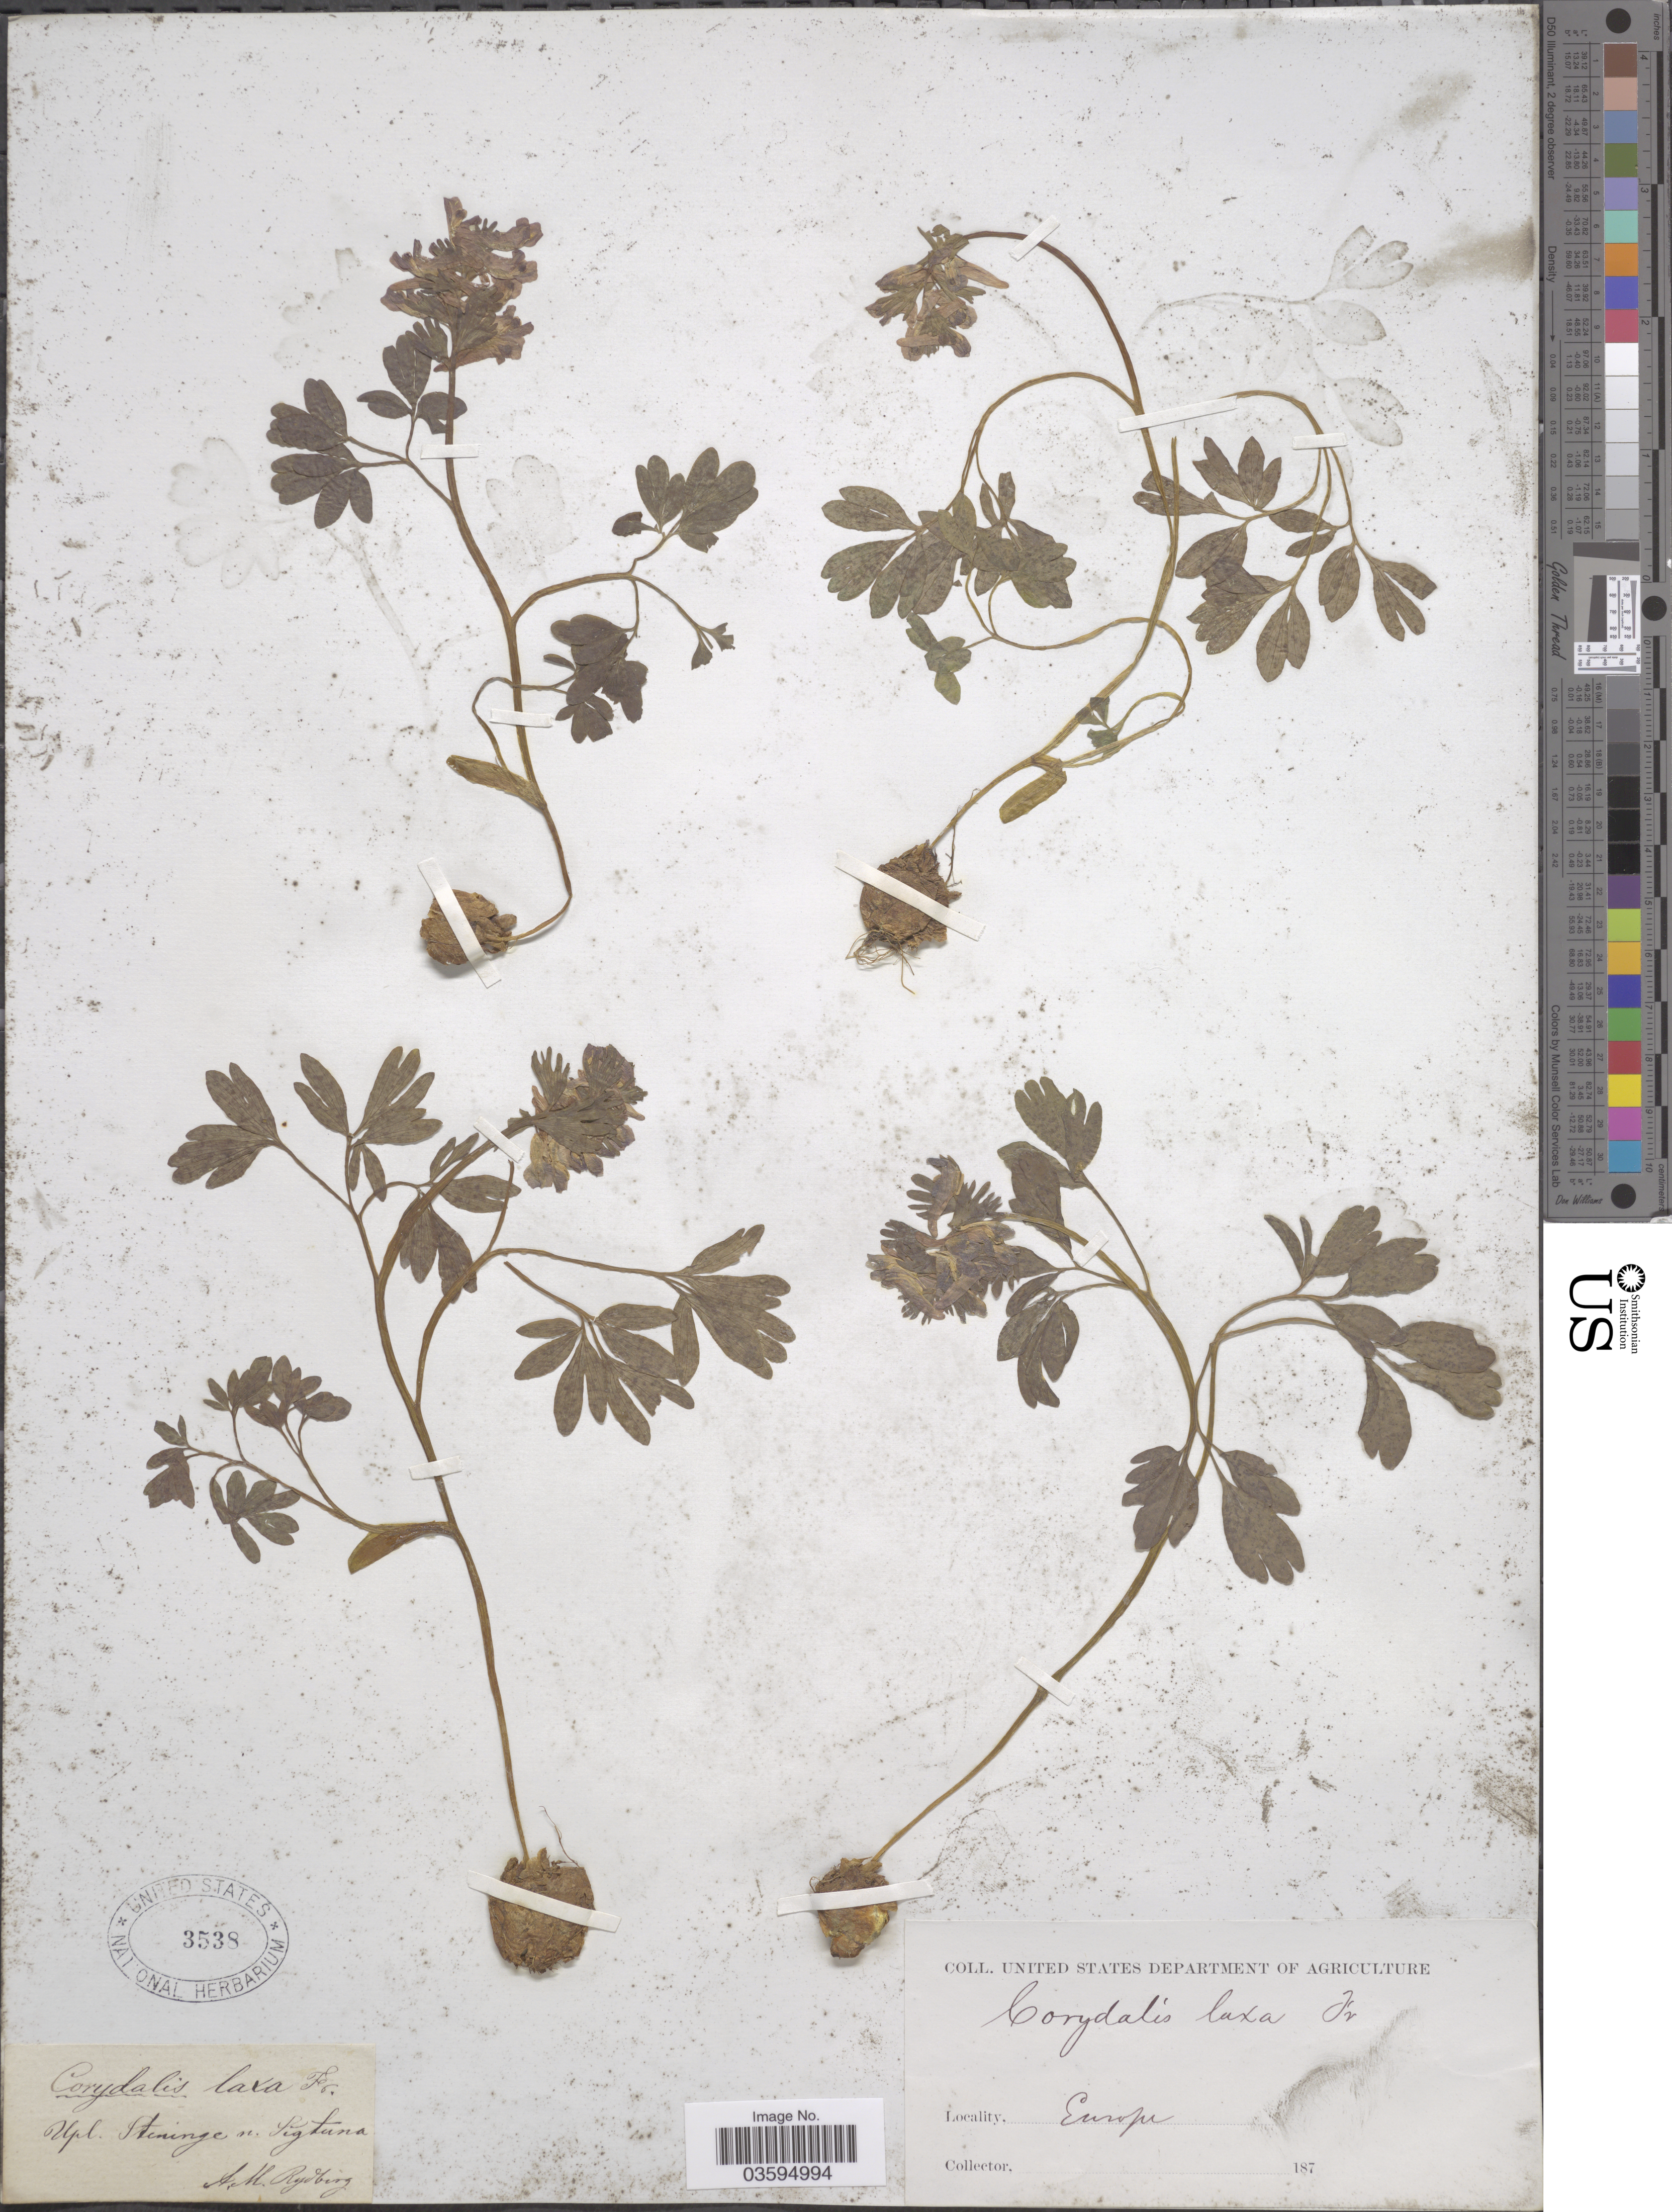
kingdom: Plantae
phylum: Tracheophyta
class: Magnoliopsida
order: Ranunculales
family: Papaveraceae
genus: Capnoides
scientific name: Capnoides laxa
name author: (Fr. a) Kuntze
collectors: A. Rydberg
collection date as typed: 187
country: Sweden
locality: Europe. Upl. Steninge n. Sigtuna.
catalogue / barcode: US 3538